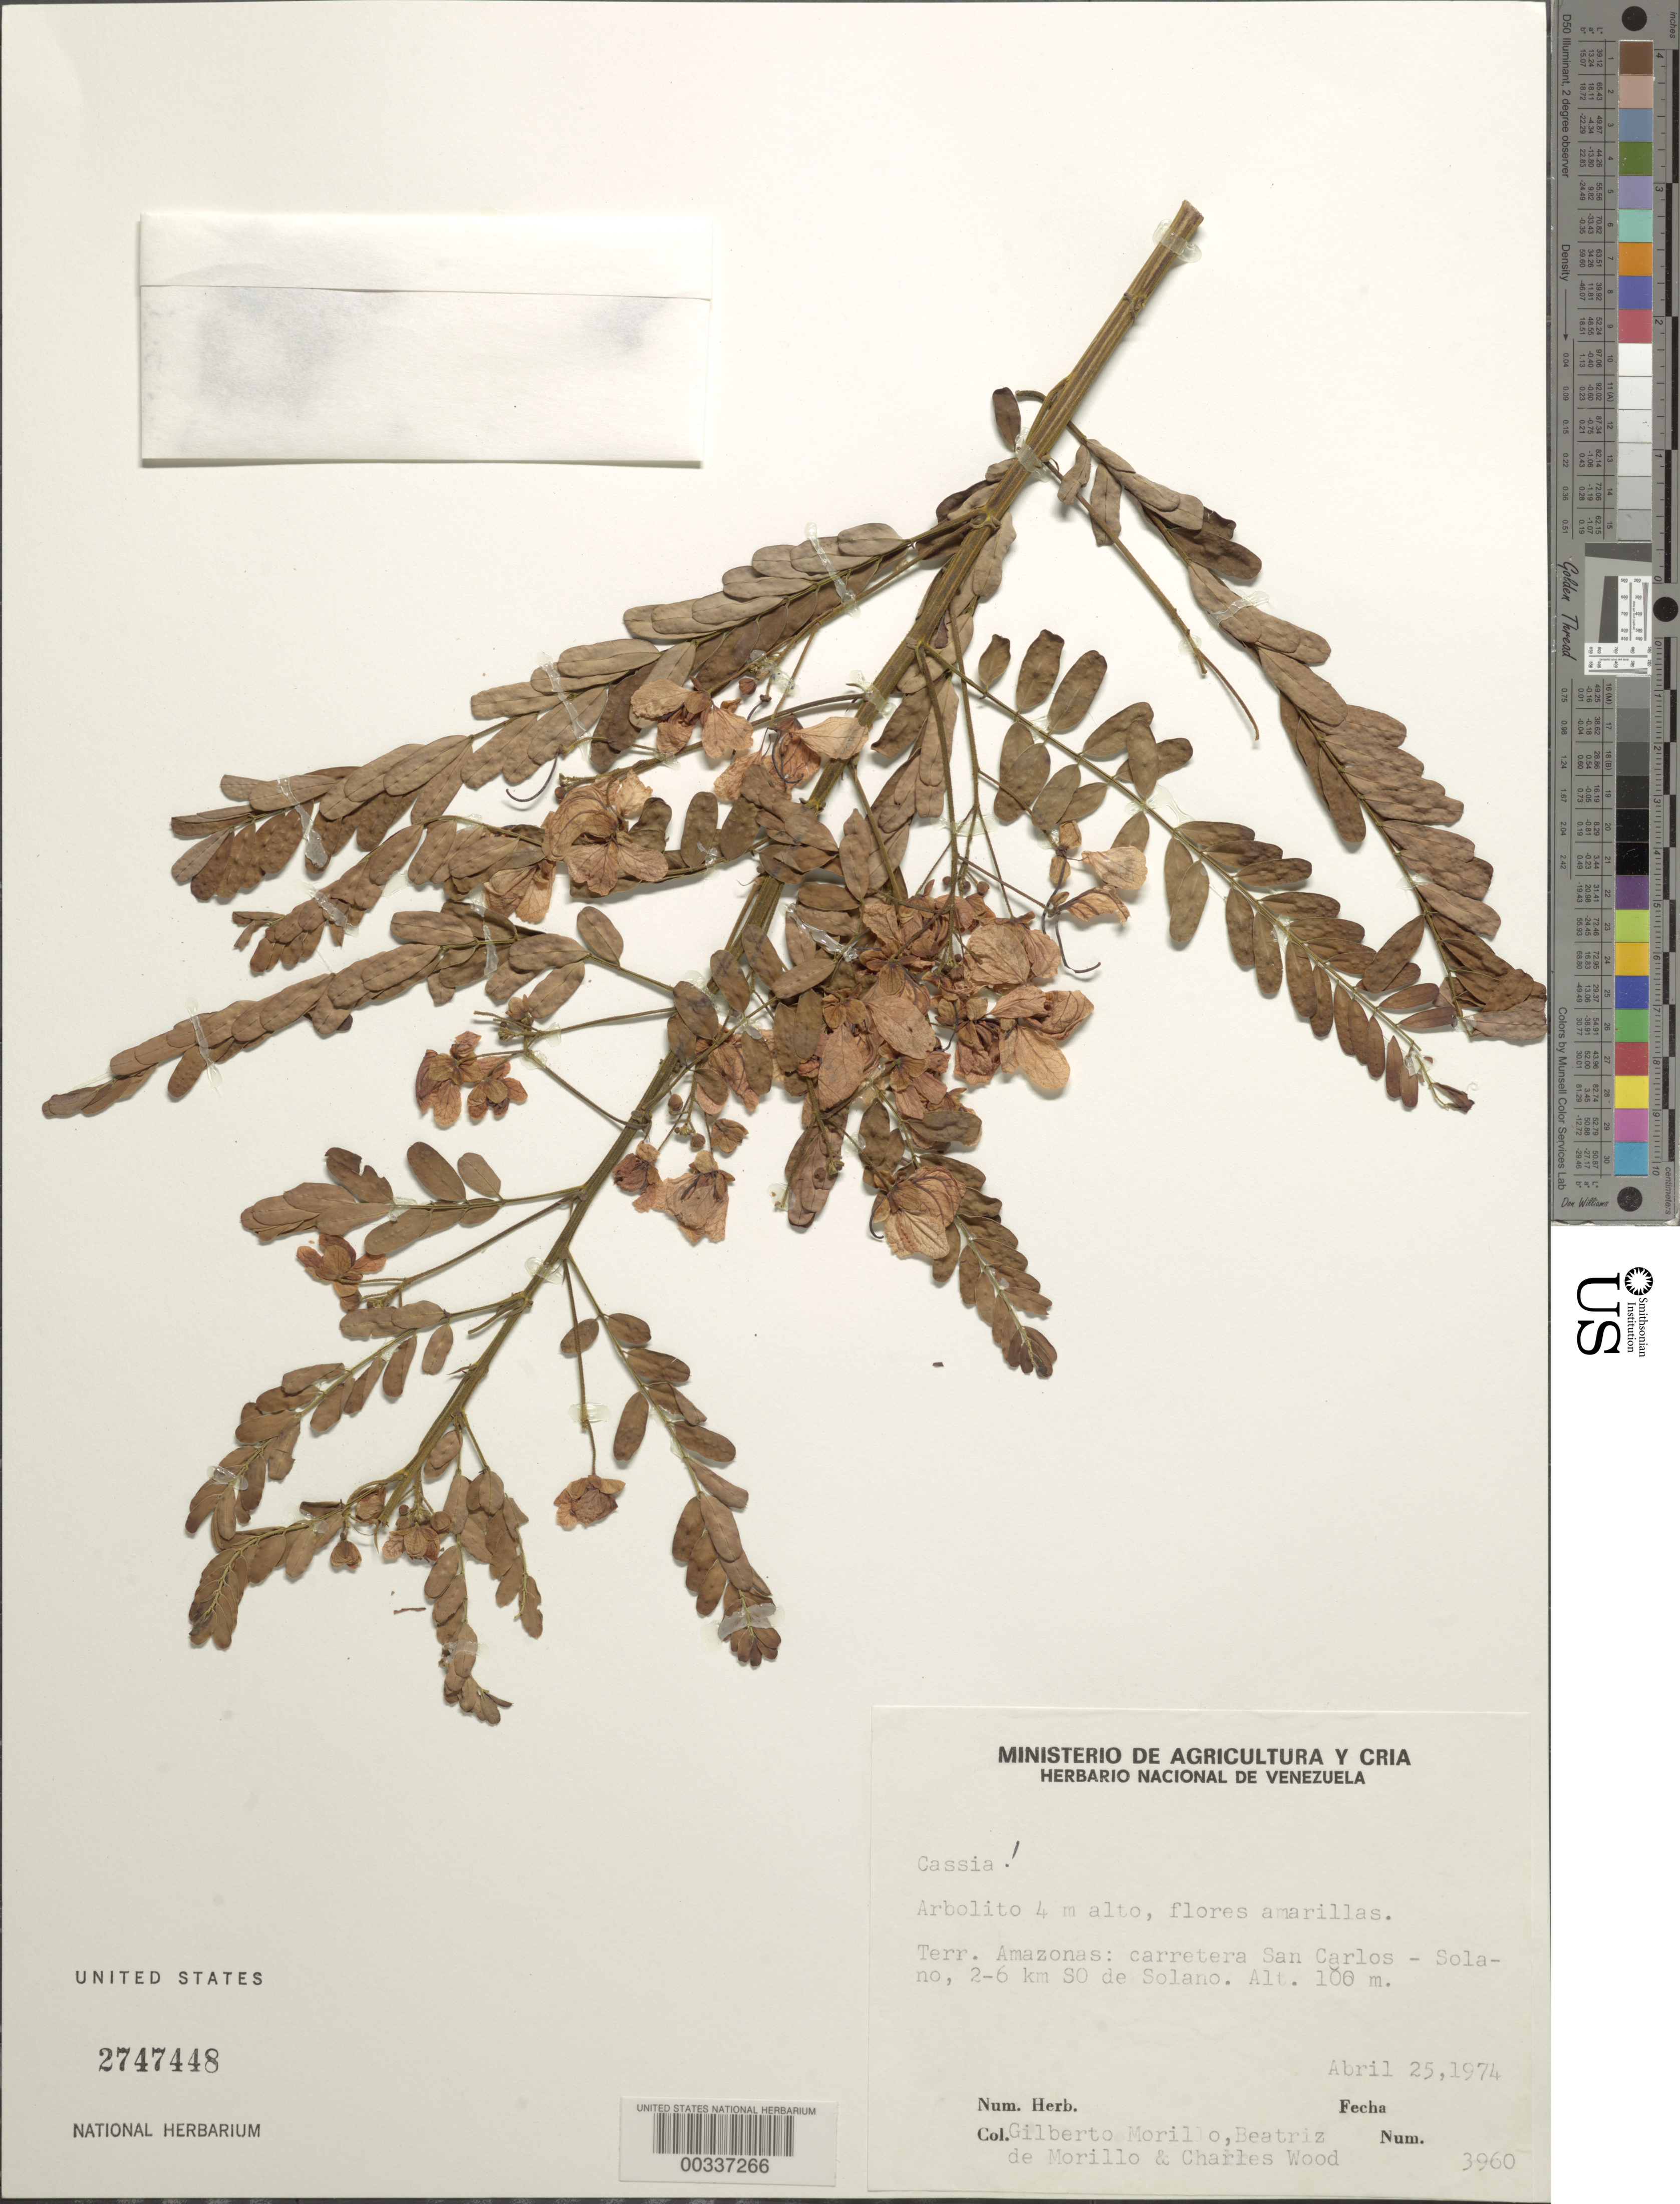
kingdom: Plantae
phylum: Tracheophyta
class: Magnoliopsida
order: Fabales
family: Fabaceae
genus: Senna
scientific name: Senna multijuga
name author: (Rich.) H.S. Irwin & Barneby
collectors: G. N. Morillo, B. Morillo & C. Wood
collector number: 3960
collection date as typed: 25 Apr 1974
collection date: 1974-04-25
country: Venezuela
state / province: Amazonas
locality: Carretera san carlos-solano, 2-6 km s of solano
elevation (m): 100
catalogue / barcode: US 2747448